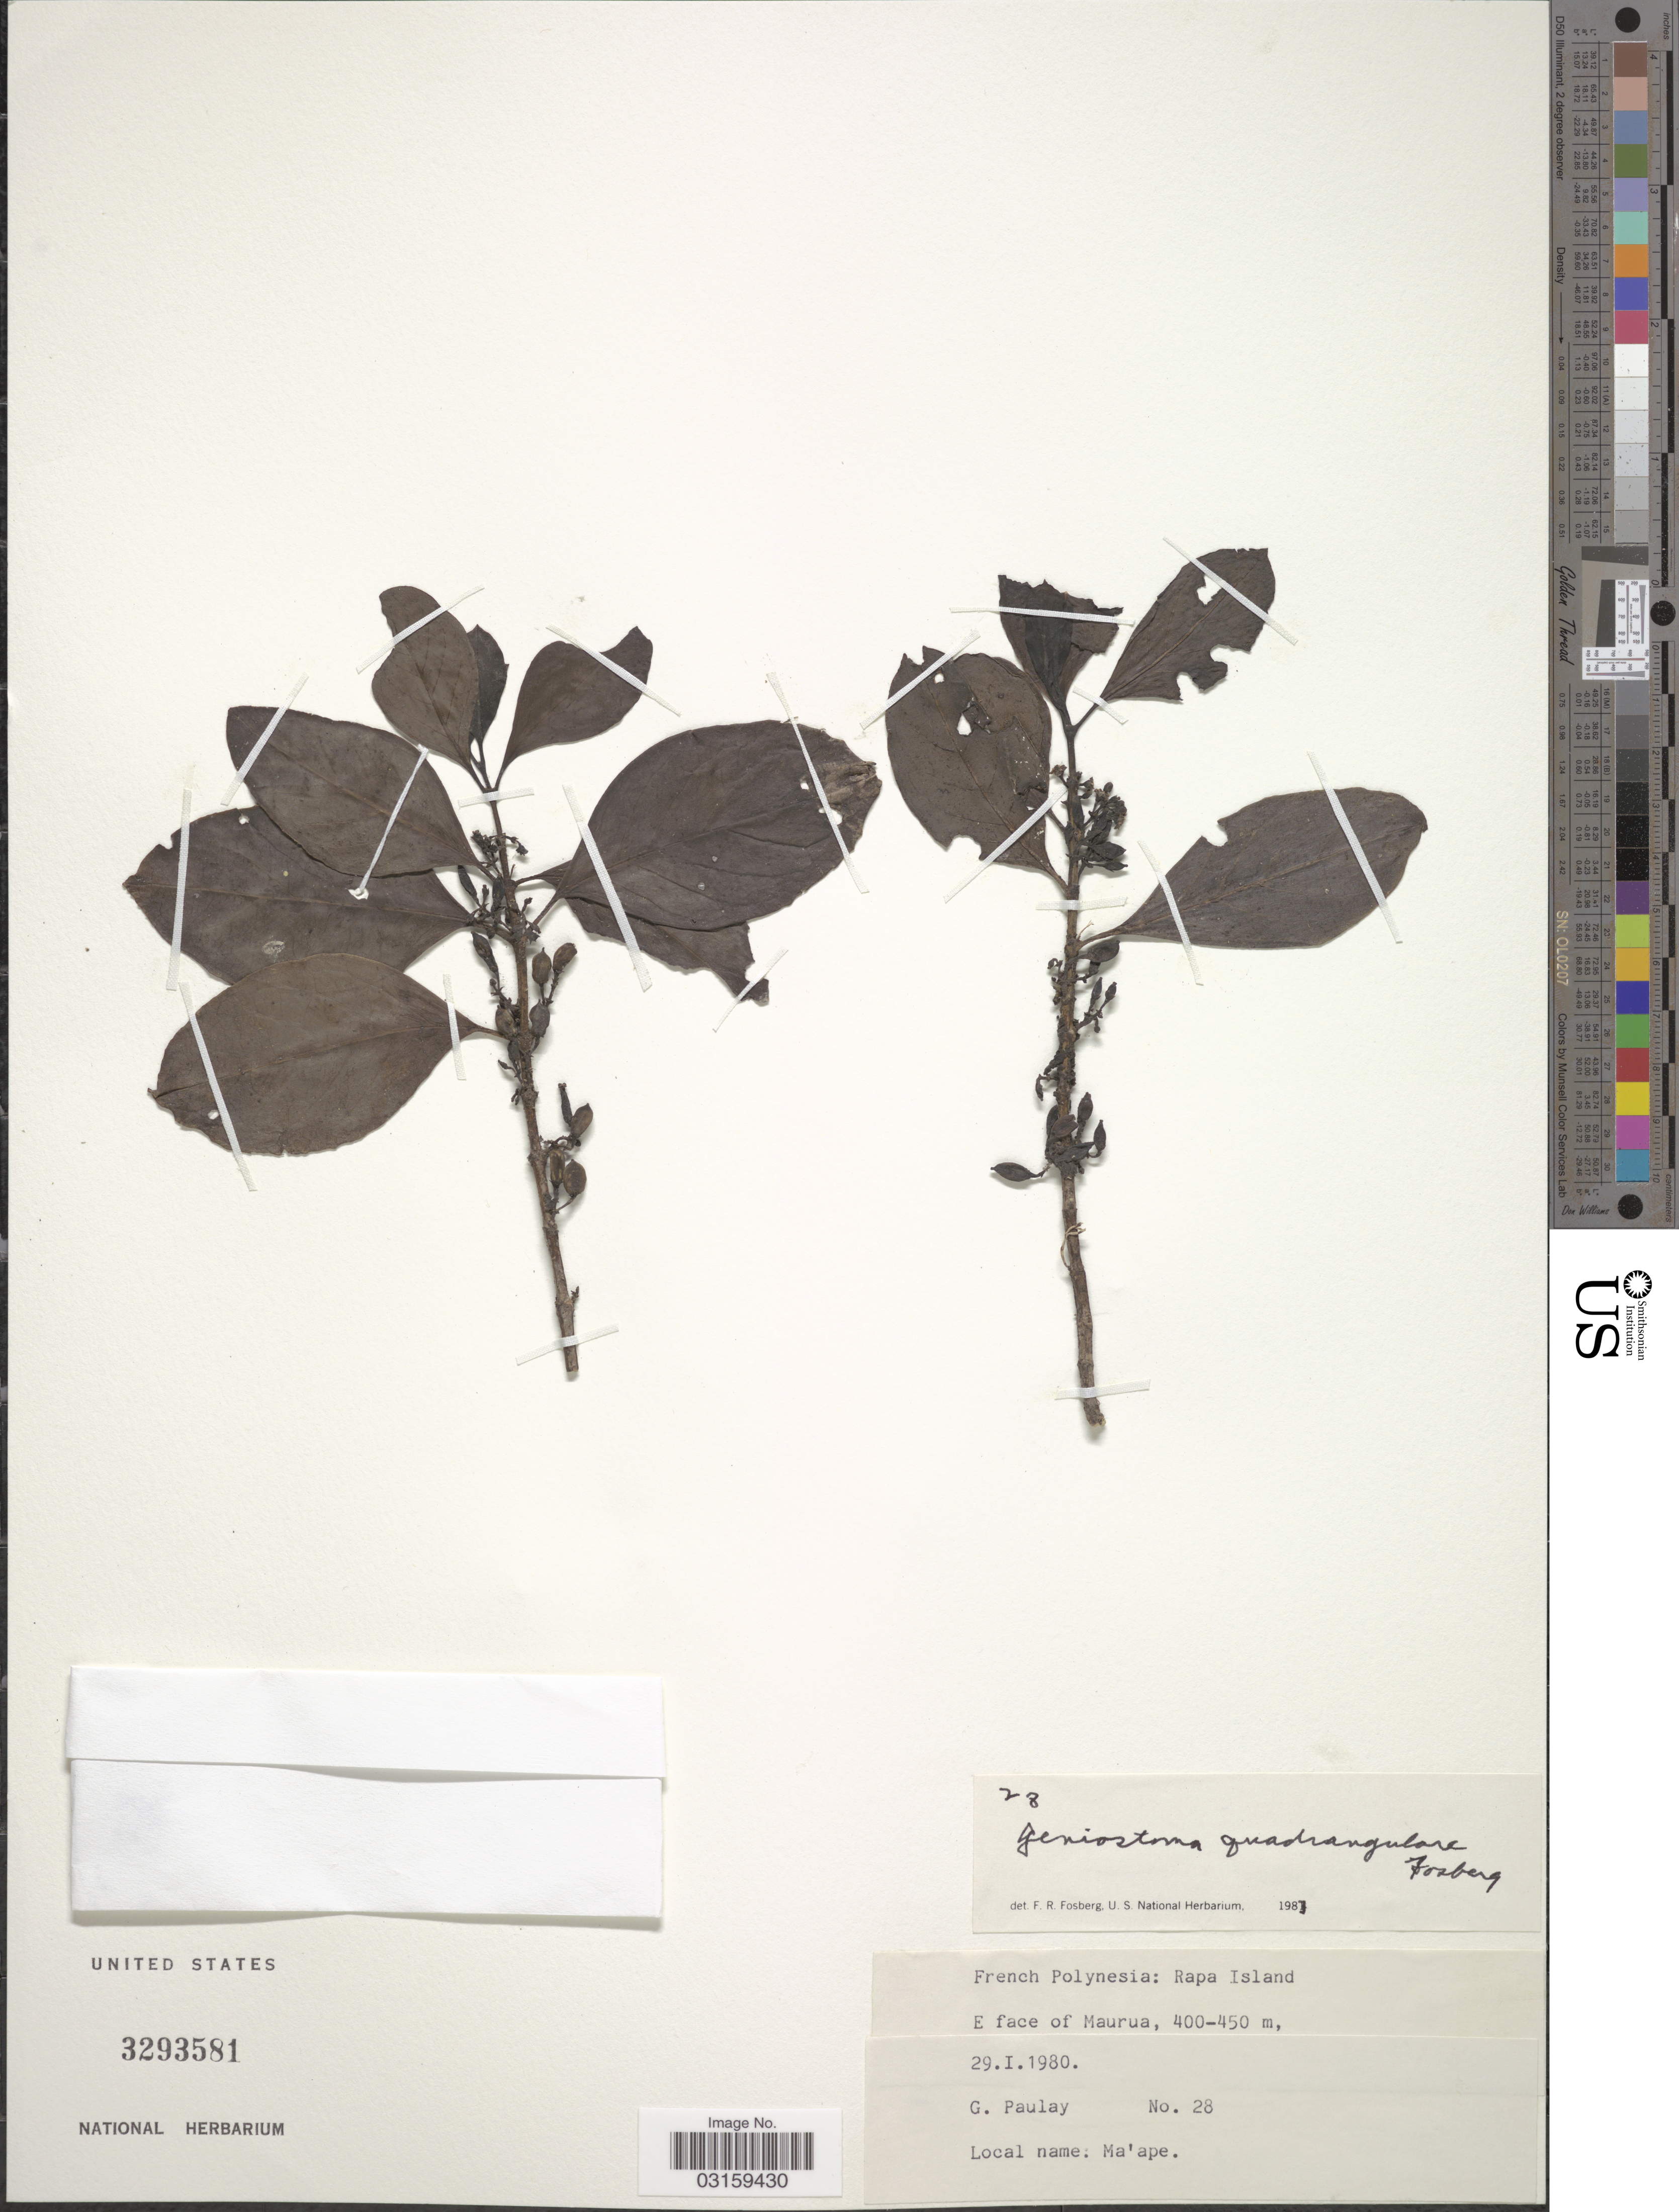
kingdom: Plantae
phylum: Tracheophyta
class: Magnoliopsida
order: Gentianales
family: Loganiaceae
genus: Geniostoma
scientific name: Geniostoma quadrangulare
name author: Fosberg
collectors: G. Paulay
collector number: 28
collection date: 1980-01-29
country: French Polynesia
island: Rapa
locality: Rapa Island. E face of Maurua.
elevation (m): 400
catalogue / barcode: US 3293581